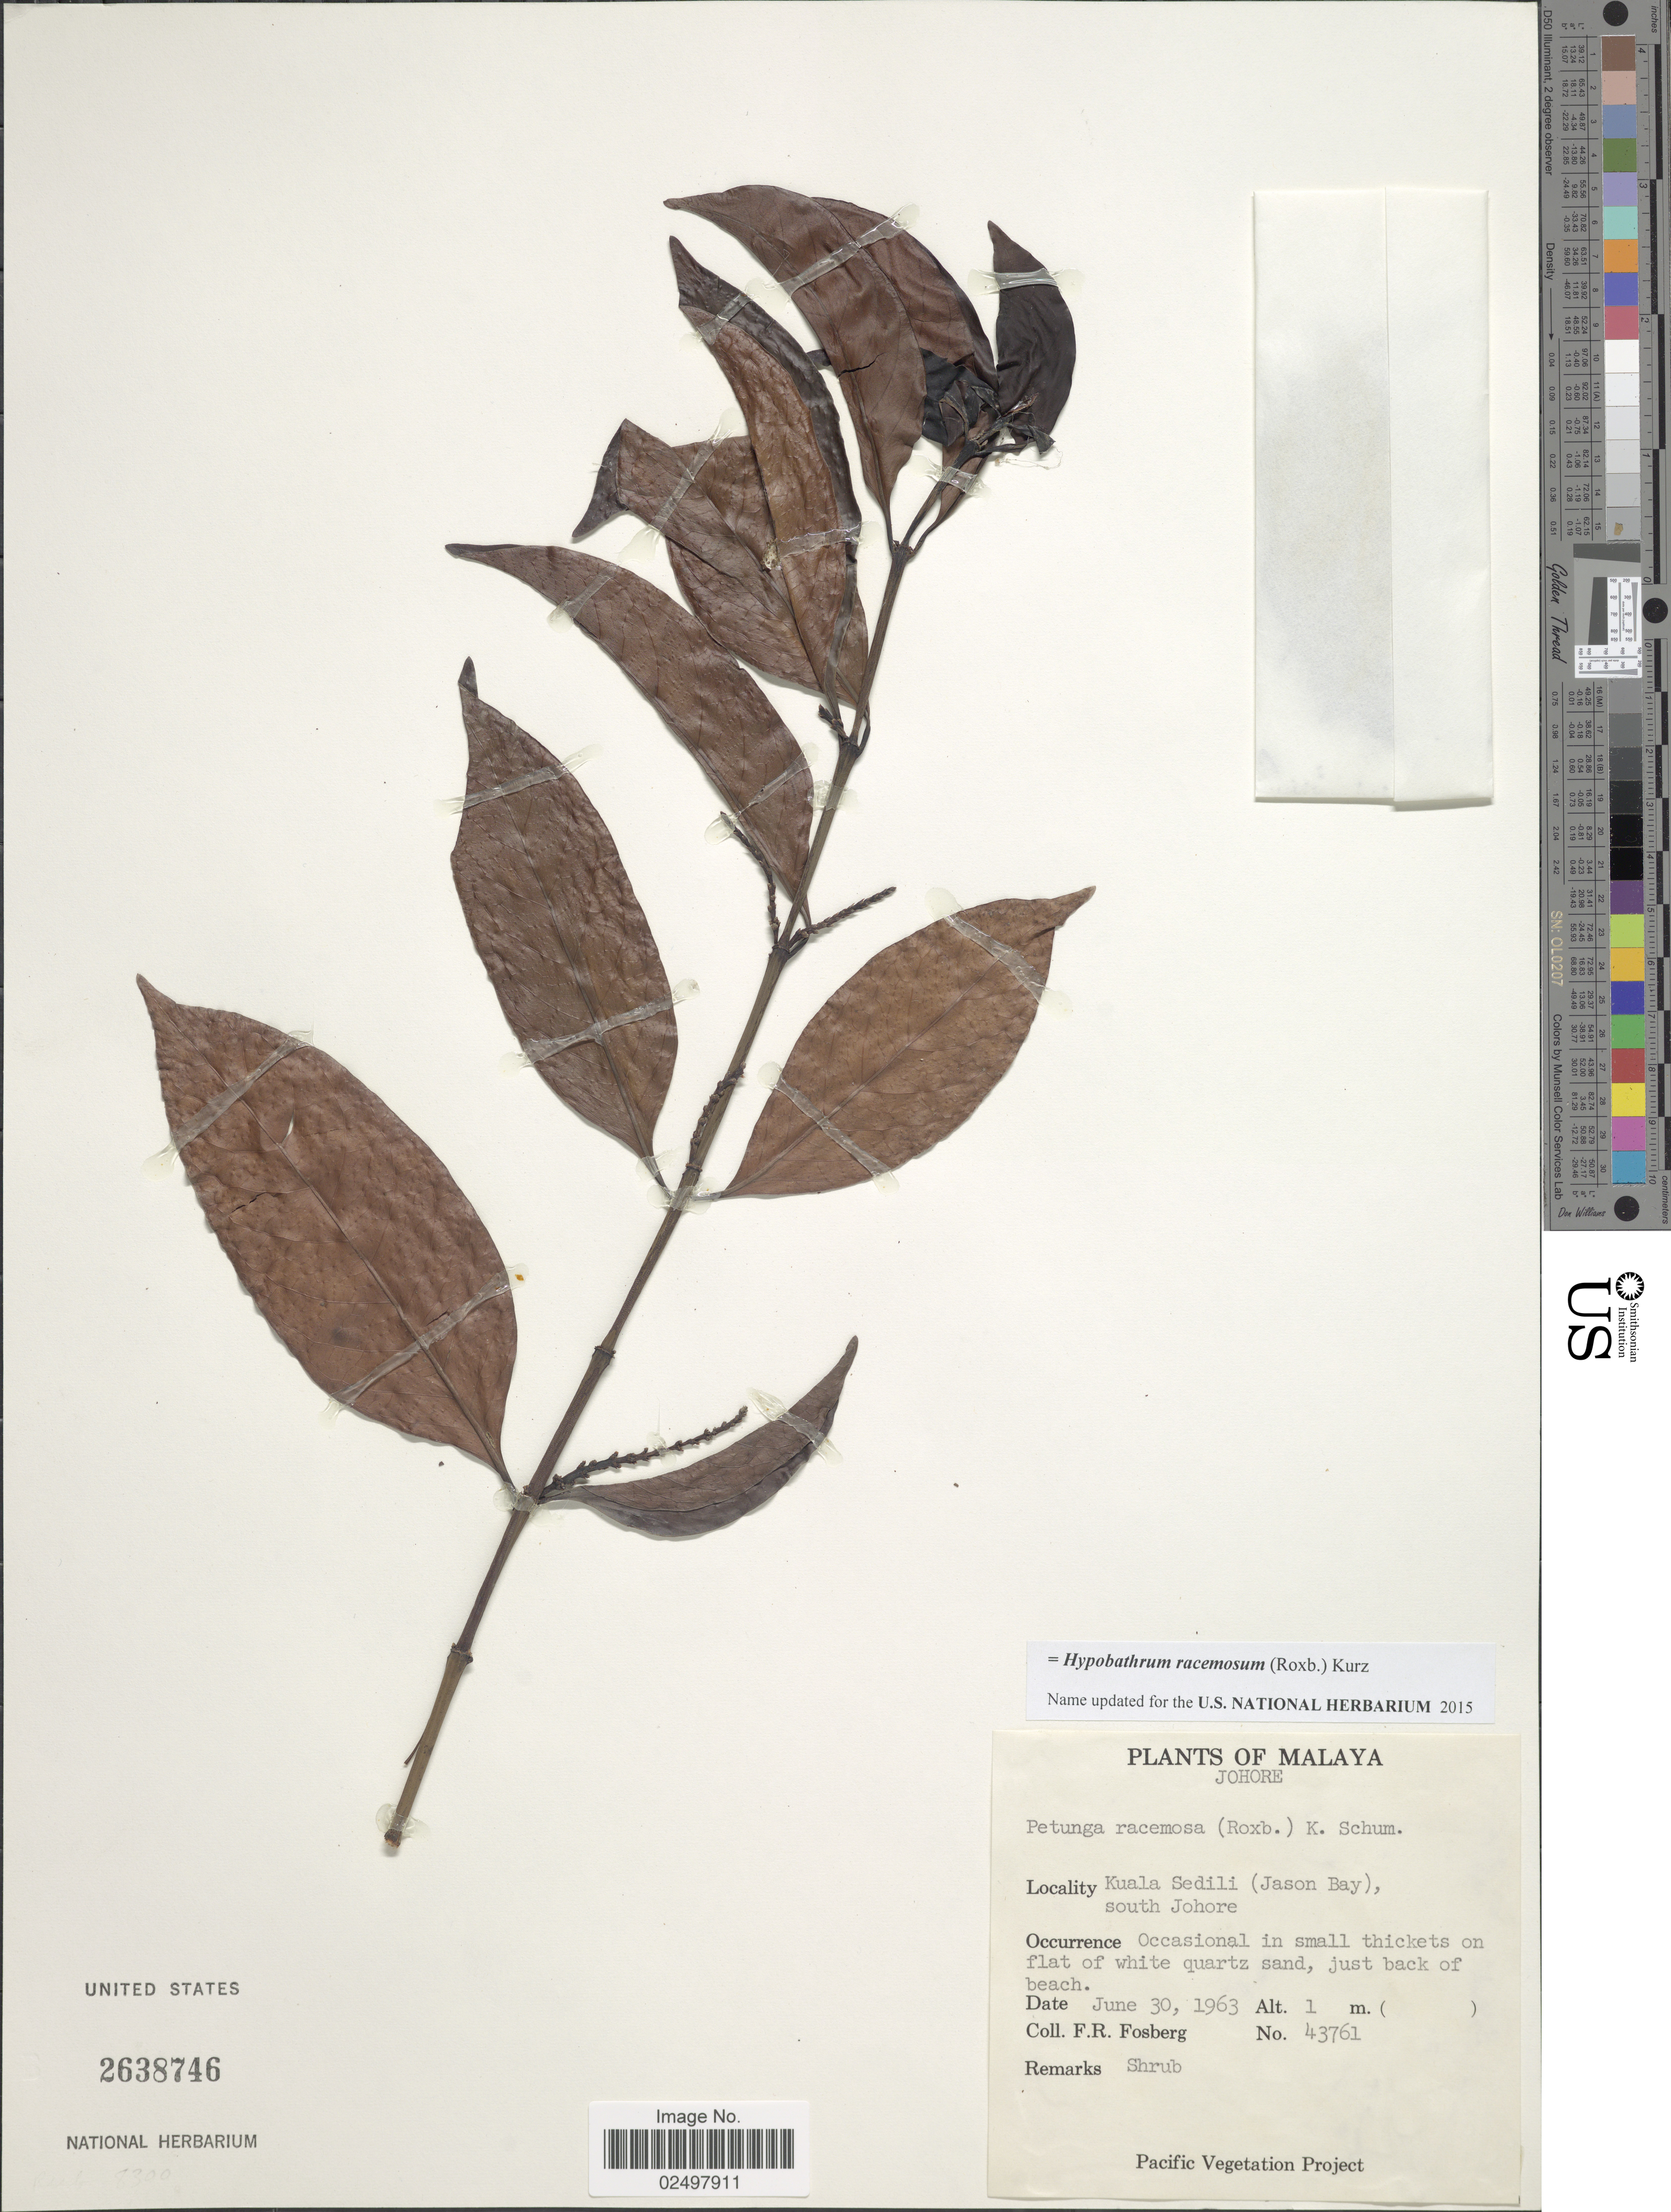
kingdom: Plantae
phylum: Tracheophyta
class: Magnoliopsida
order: Gentianales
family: Rubiaceae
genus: Hypobathrum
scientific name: Hypobathrum racemosum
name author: (Roxb.) Kurz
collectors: F. R. Fosberg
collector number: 43761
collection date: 1963-06-30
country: Malaysia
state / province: Johor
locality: Malaya, Johore, Kuala Sedili (Jason Bay, south Johore)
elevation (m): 1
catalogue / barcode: US 2638746